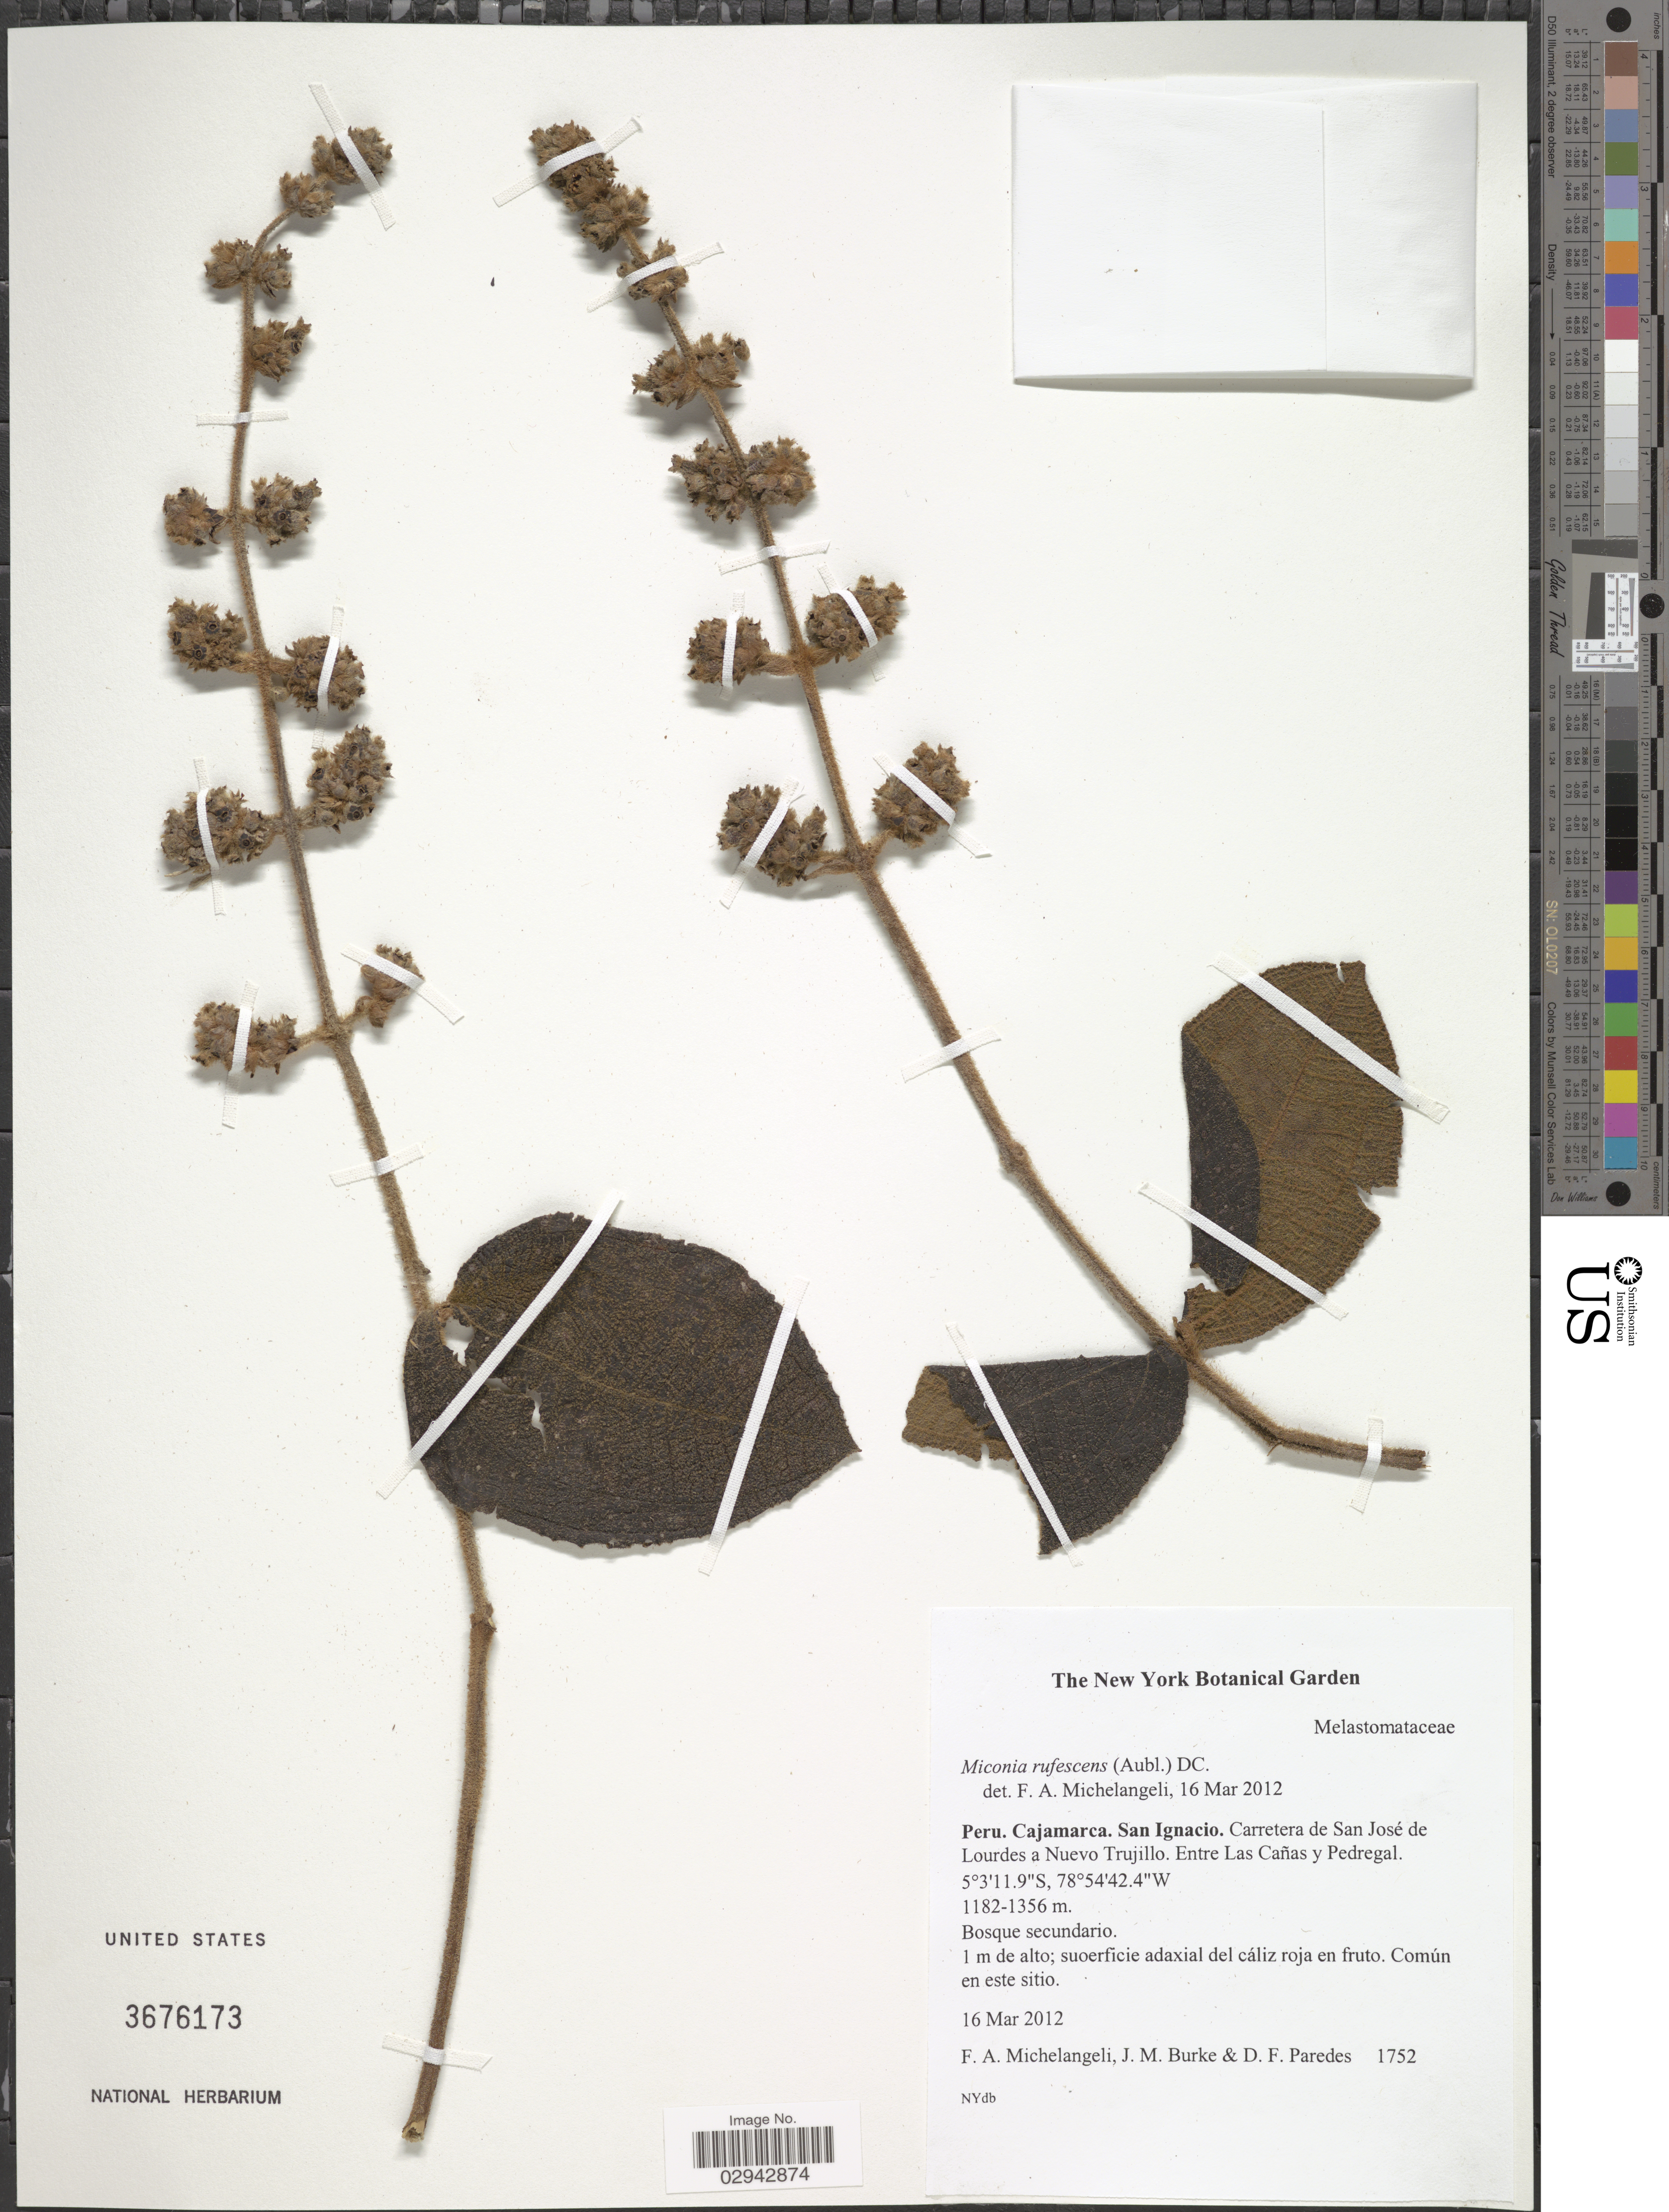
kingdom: Plantae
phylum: Tracheophyta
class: Magnoliopsida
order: Myrtales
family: Melastomataceae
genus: Miconia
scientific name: Miconia rufescens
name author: (Aubl.) DC.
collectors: F. A. Michelangeli, Jac. M. Burke & D. Paredes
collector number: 1752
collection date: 2012-03-16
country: Peru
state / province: Cajamarca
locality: San Ignacio. Carretera de San José de Lourdes a Nuevo Trujillo. Entre Las Cañas y Pedregal.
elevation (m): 1182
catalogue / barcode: US 3676173